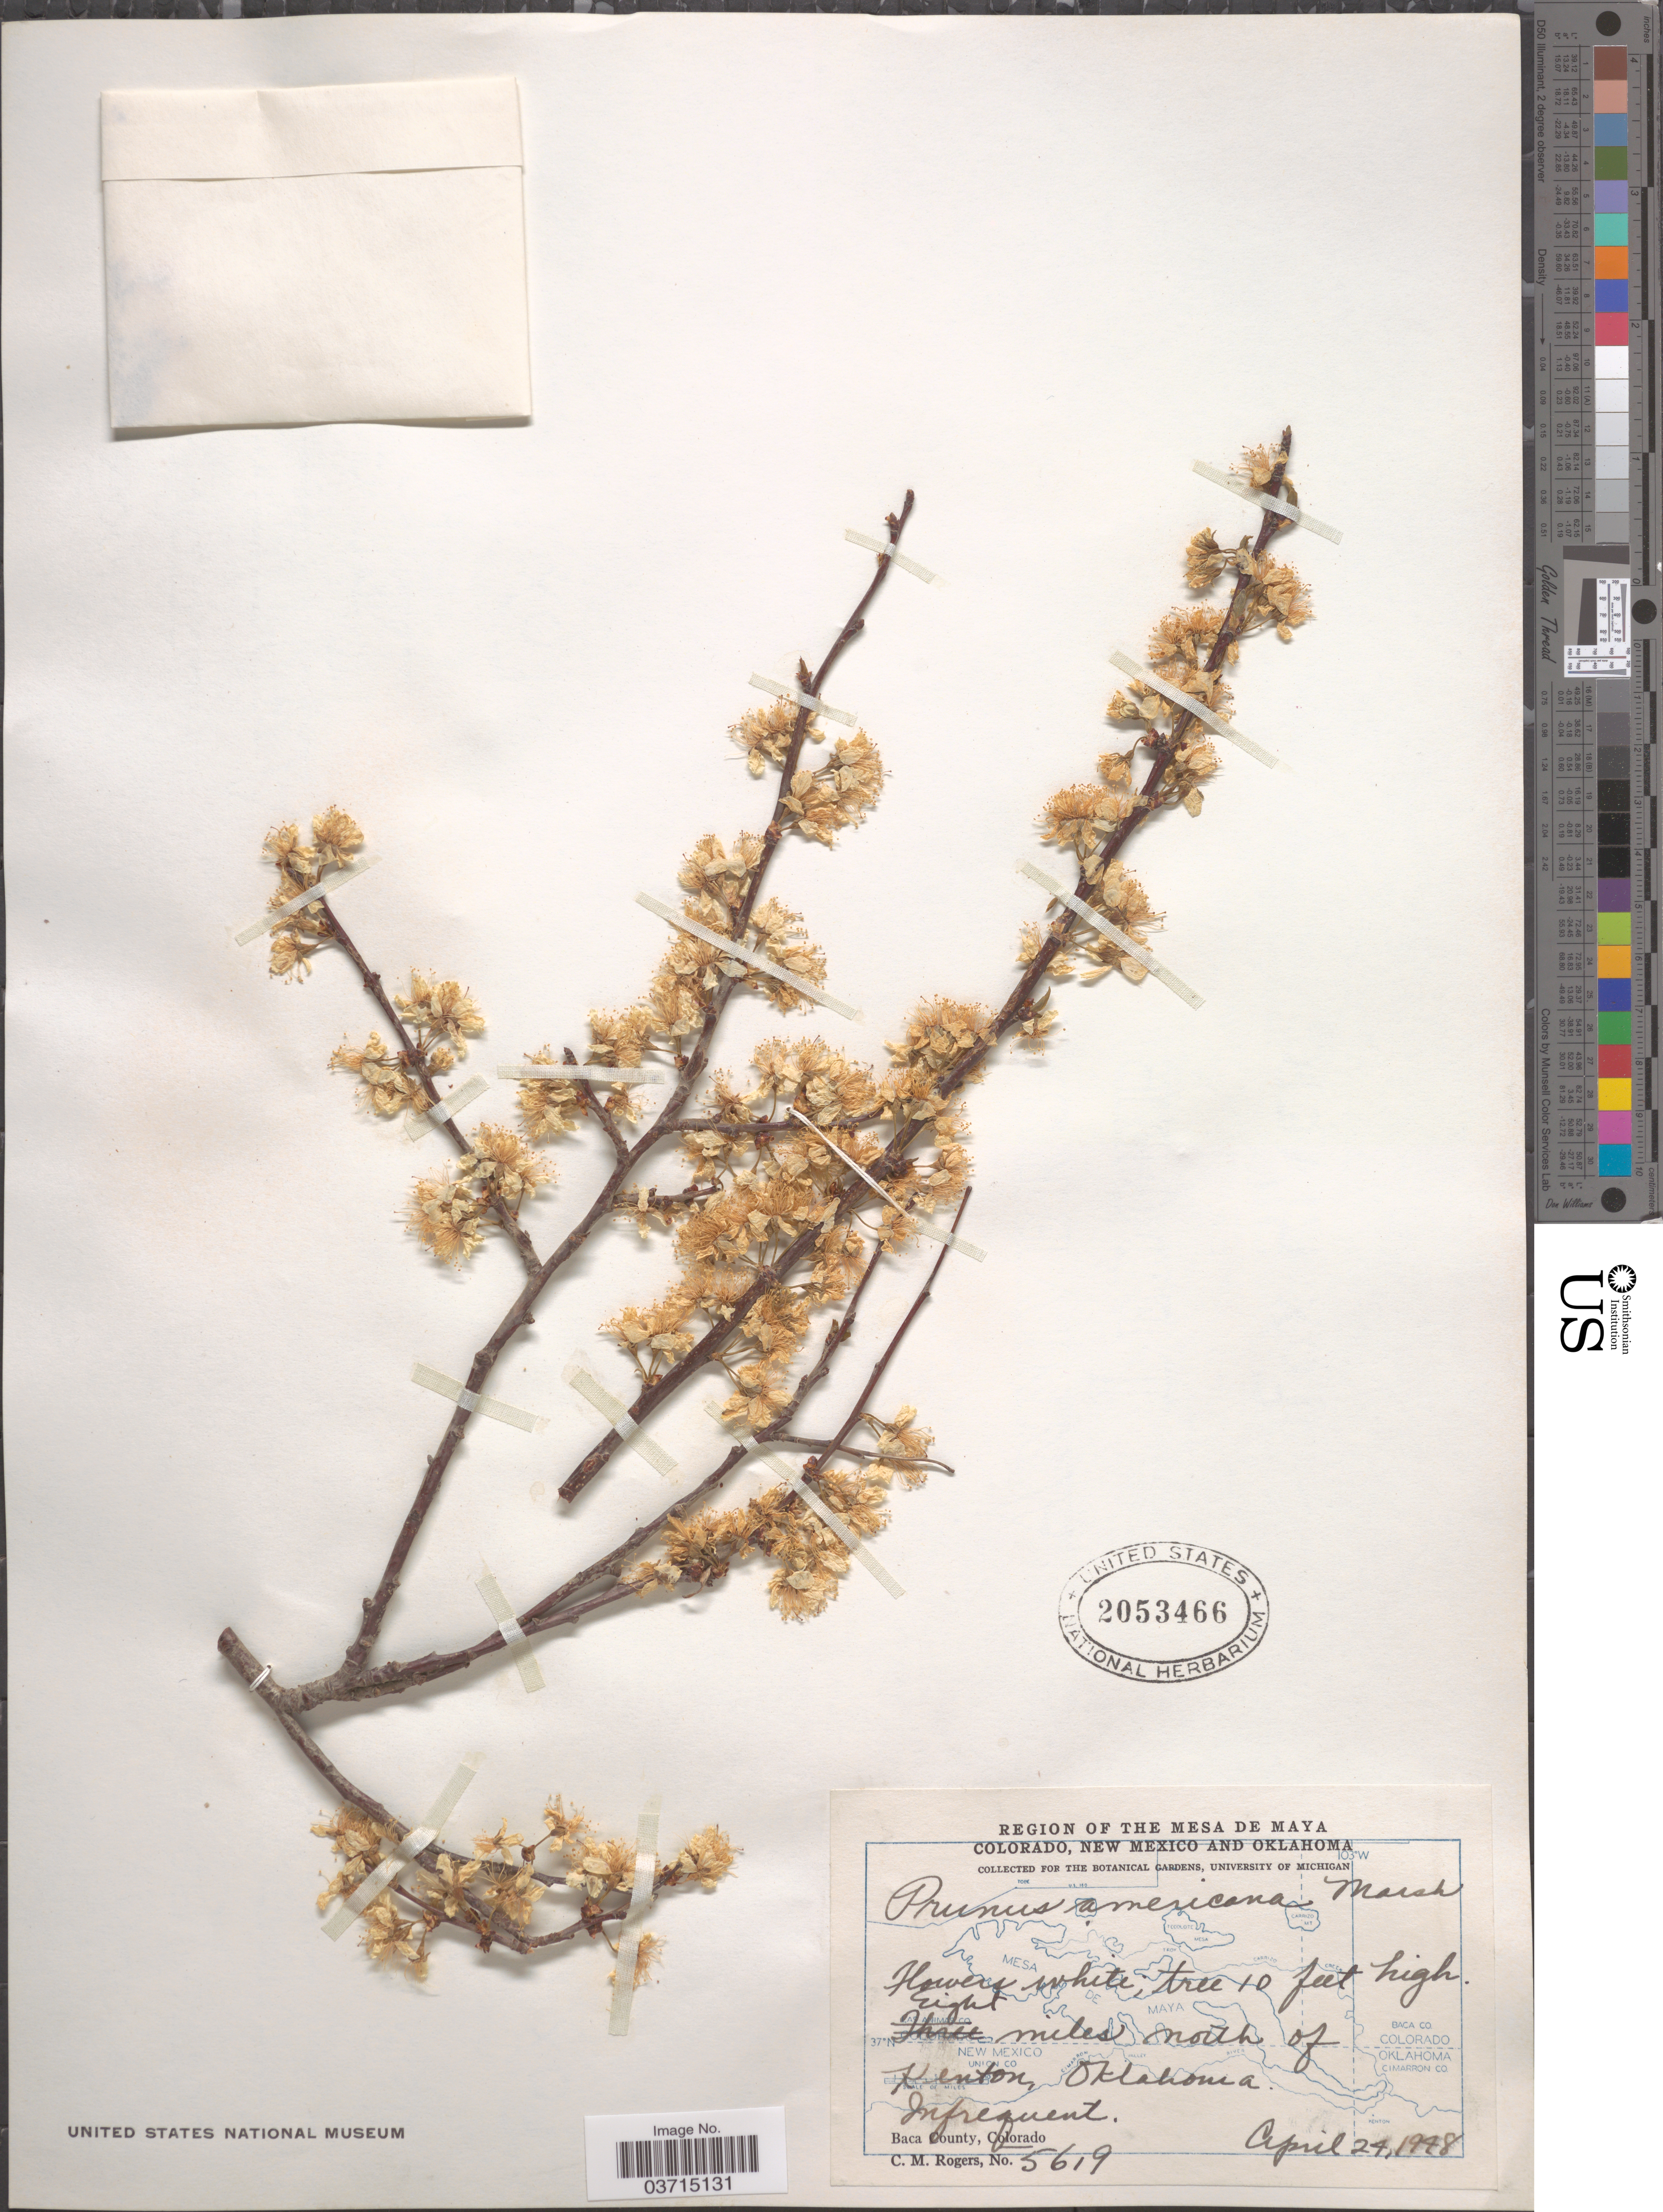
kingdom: Plantae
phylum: Tracheophyta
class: Magnoliopsida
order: Rosales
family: Rosaceae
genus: Prunus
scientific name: Prunus americana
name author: Marshall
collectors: C. M. Rogers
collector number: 5619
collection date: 1948-04-24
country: United States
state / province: Oklahoma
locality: Region of the Mesa de Maya. Eight miles north of Kenton.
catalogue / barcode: US 2053466